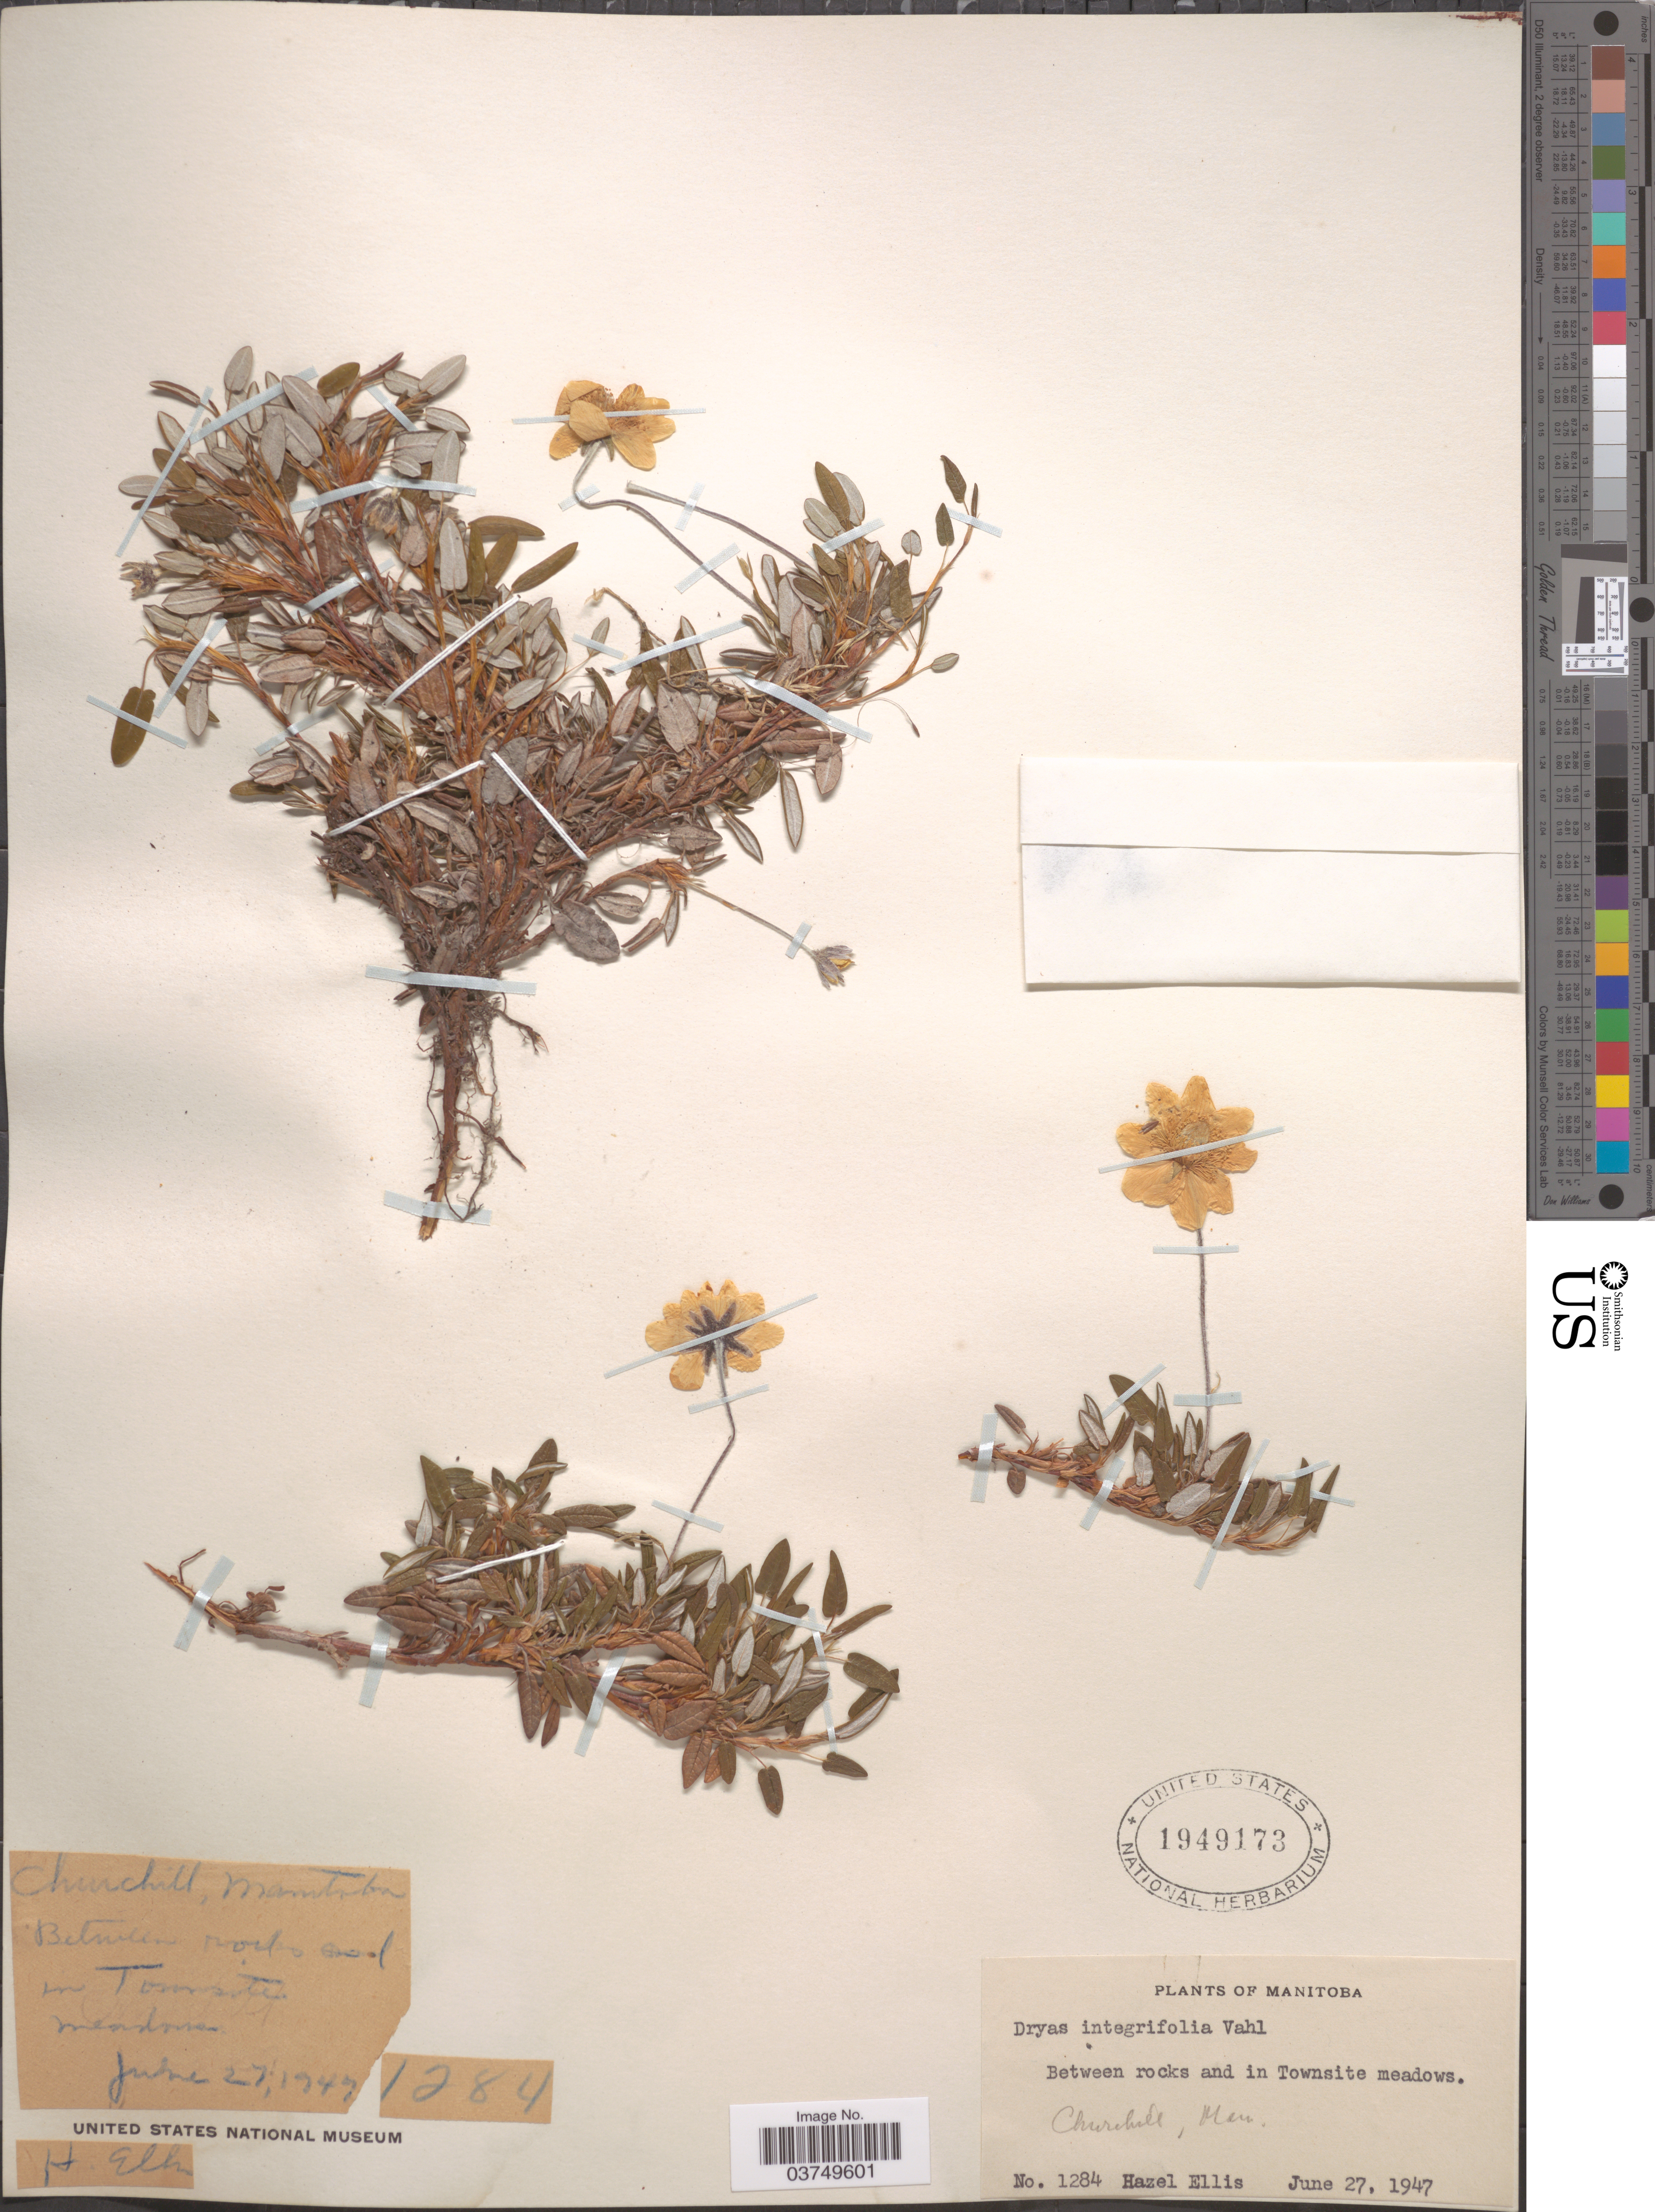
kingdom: Plantae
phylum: Tracheophyta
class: Magnoliopsida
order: Rosales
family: Rosaceae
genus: Dryas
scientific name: Dryas integrifolia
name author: Vahl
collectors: H. Ellis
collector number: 1284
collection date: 1947-06-27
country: Canada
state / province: Manitoba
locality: Between rocks and in Townsite meadows. Churchill.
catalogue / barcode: US 1949173